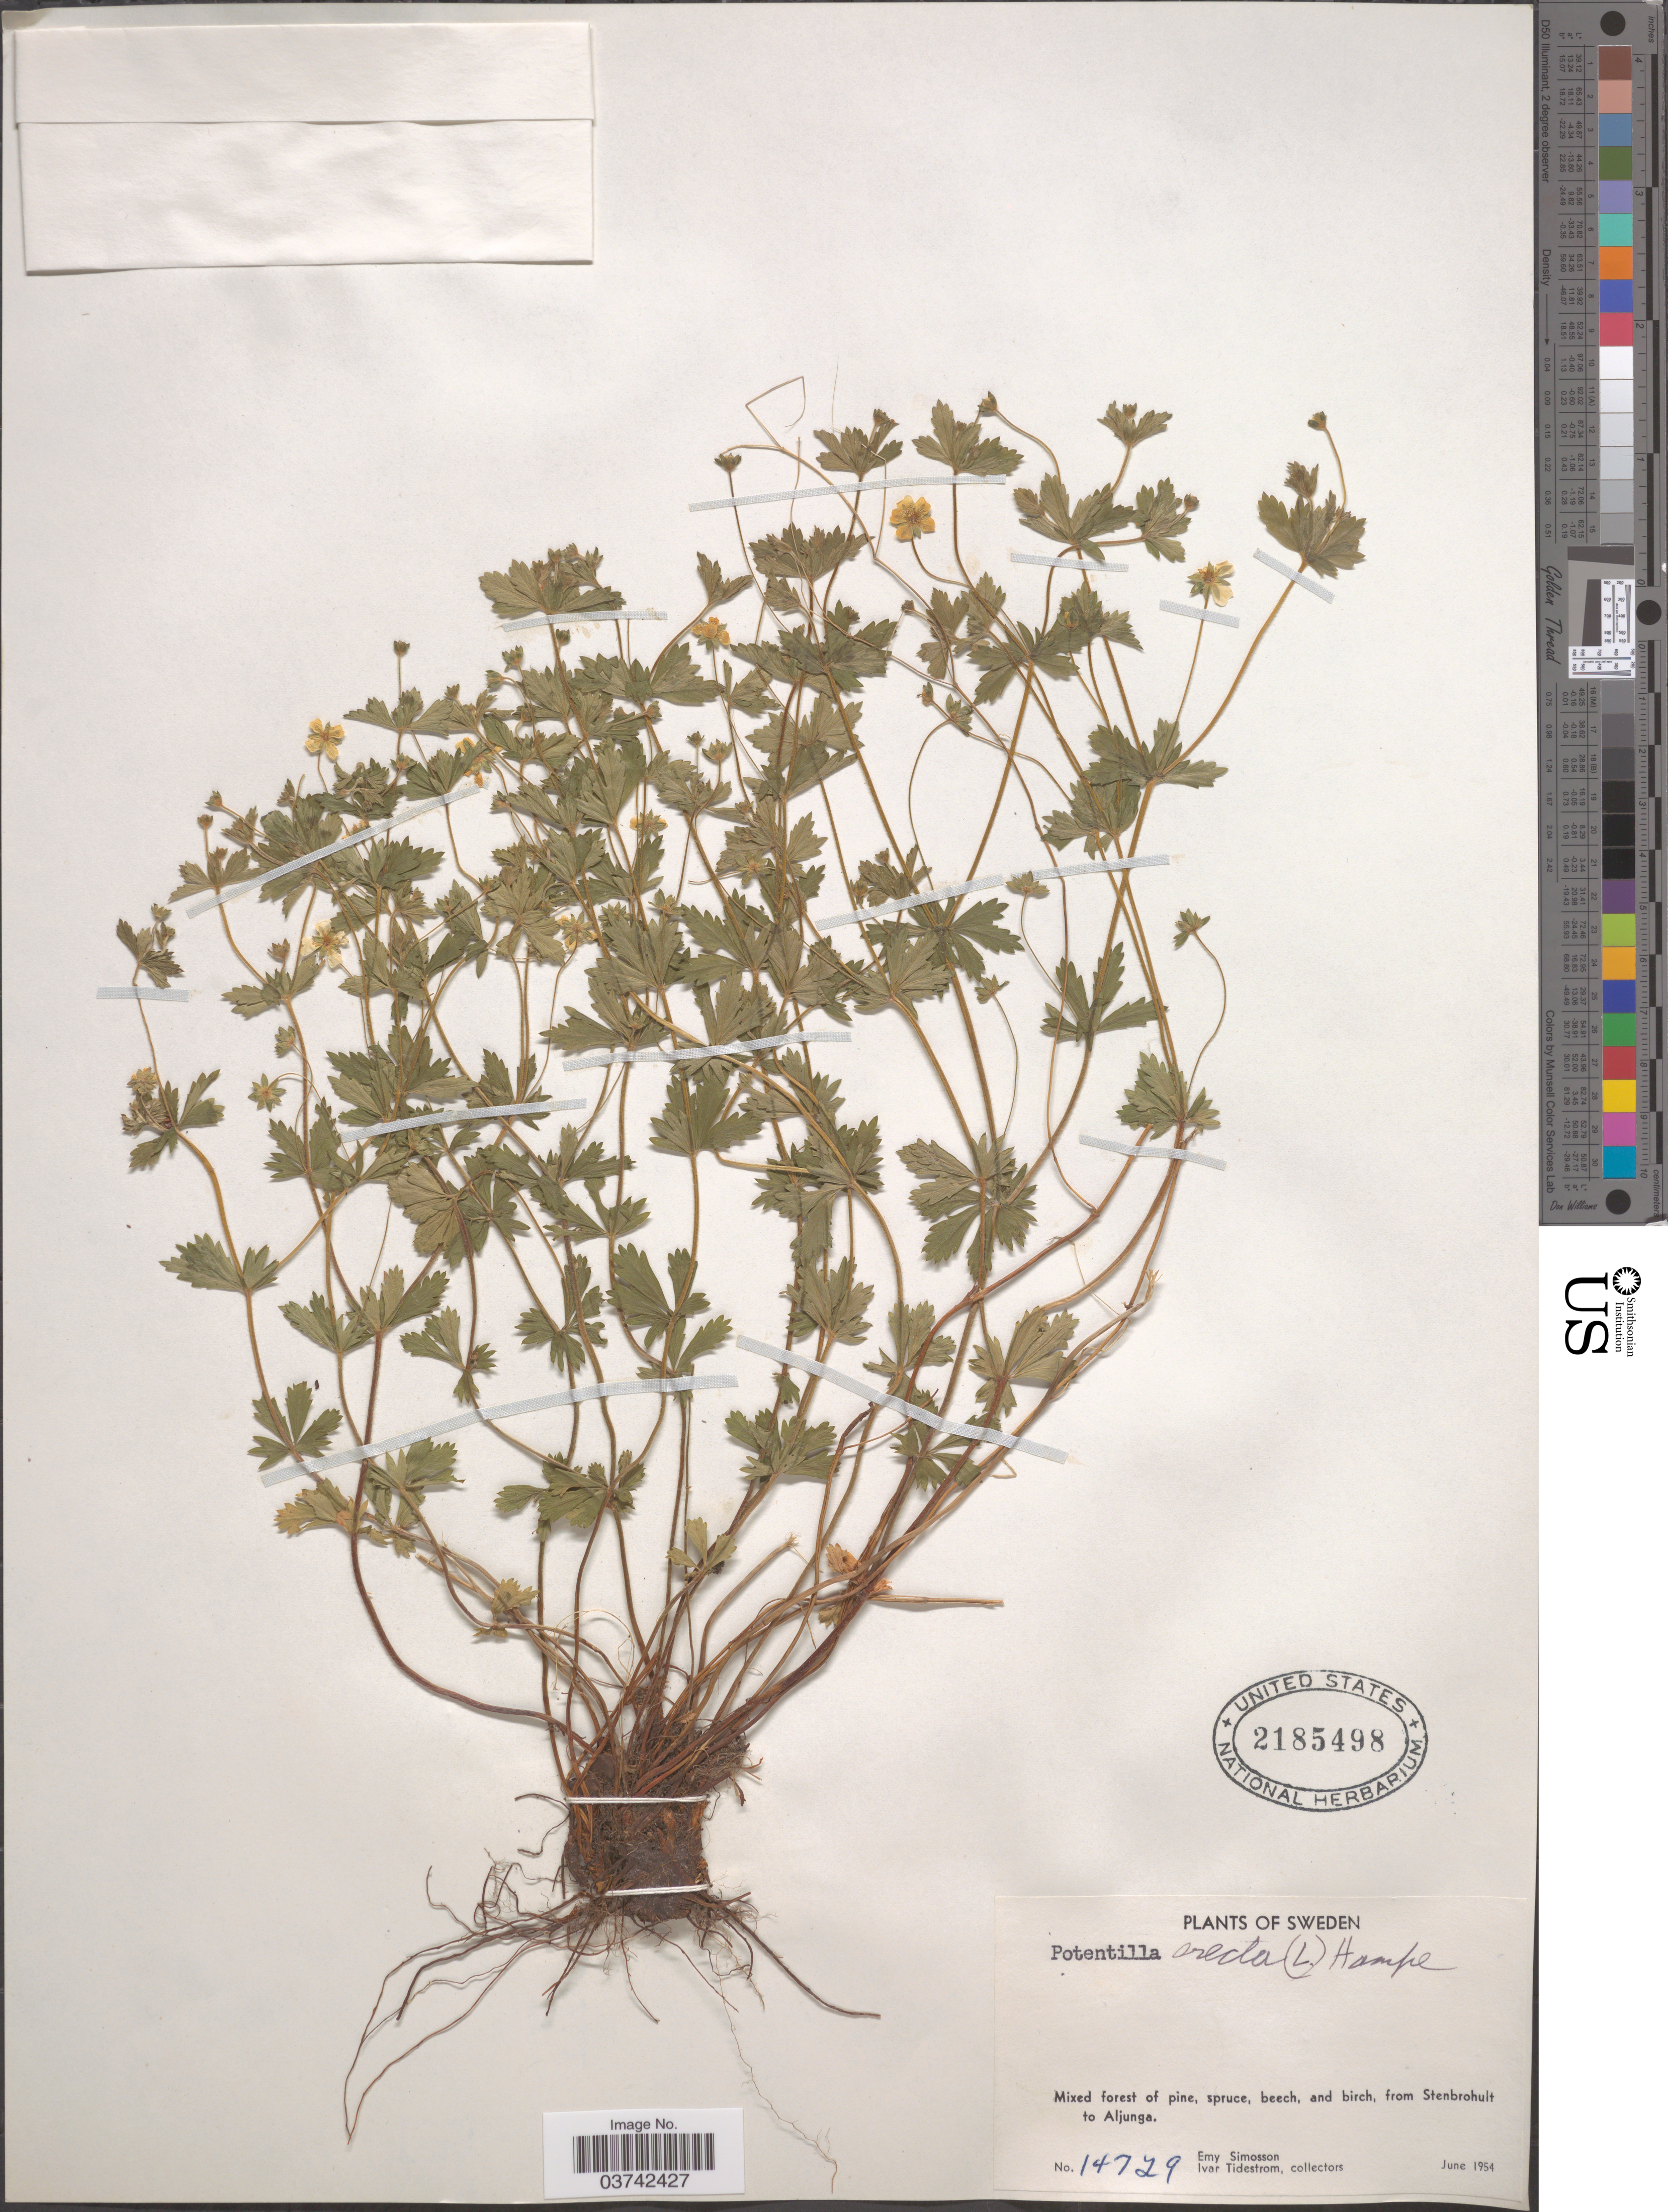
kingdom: Plantae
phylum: Tracheophyta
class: Magnoliopsida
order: Rosales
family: Rosaceae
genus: Potentilla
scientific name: Potentilla erecta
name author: (L.) Raeusch.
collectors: E. Simosson & I. F. Tidestrom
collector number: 14729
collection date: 1954-06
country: Sweden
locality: Stenbrohult to Aljunga.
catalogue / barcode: US 2185498